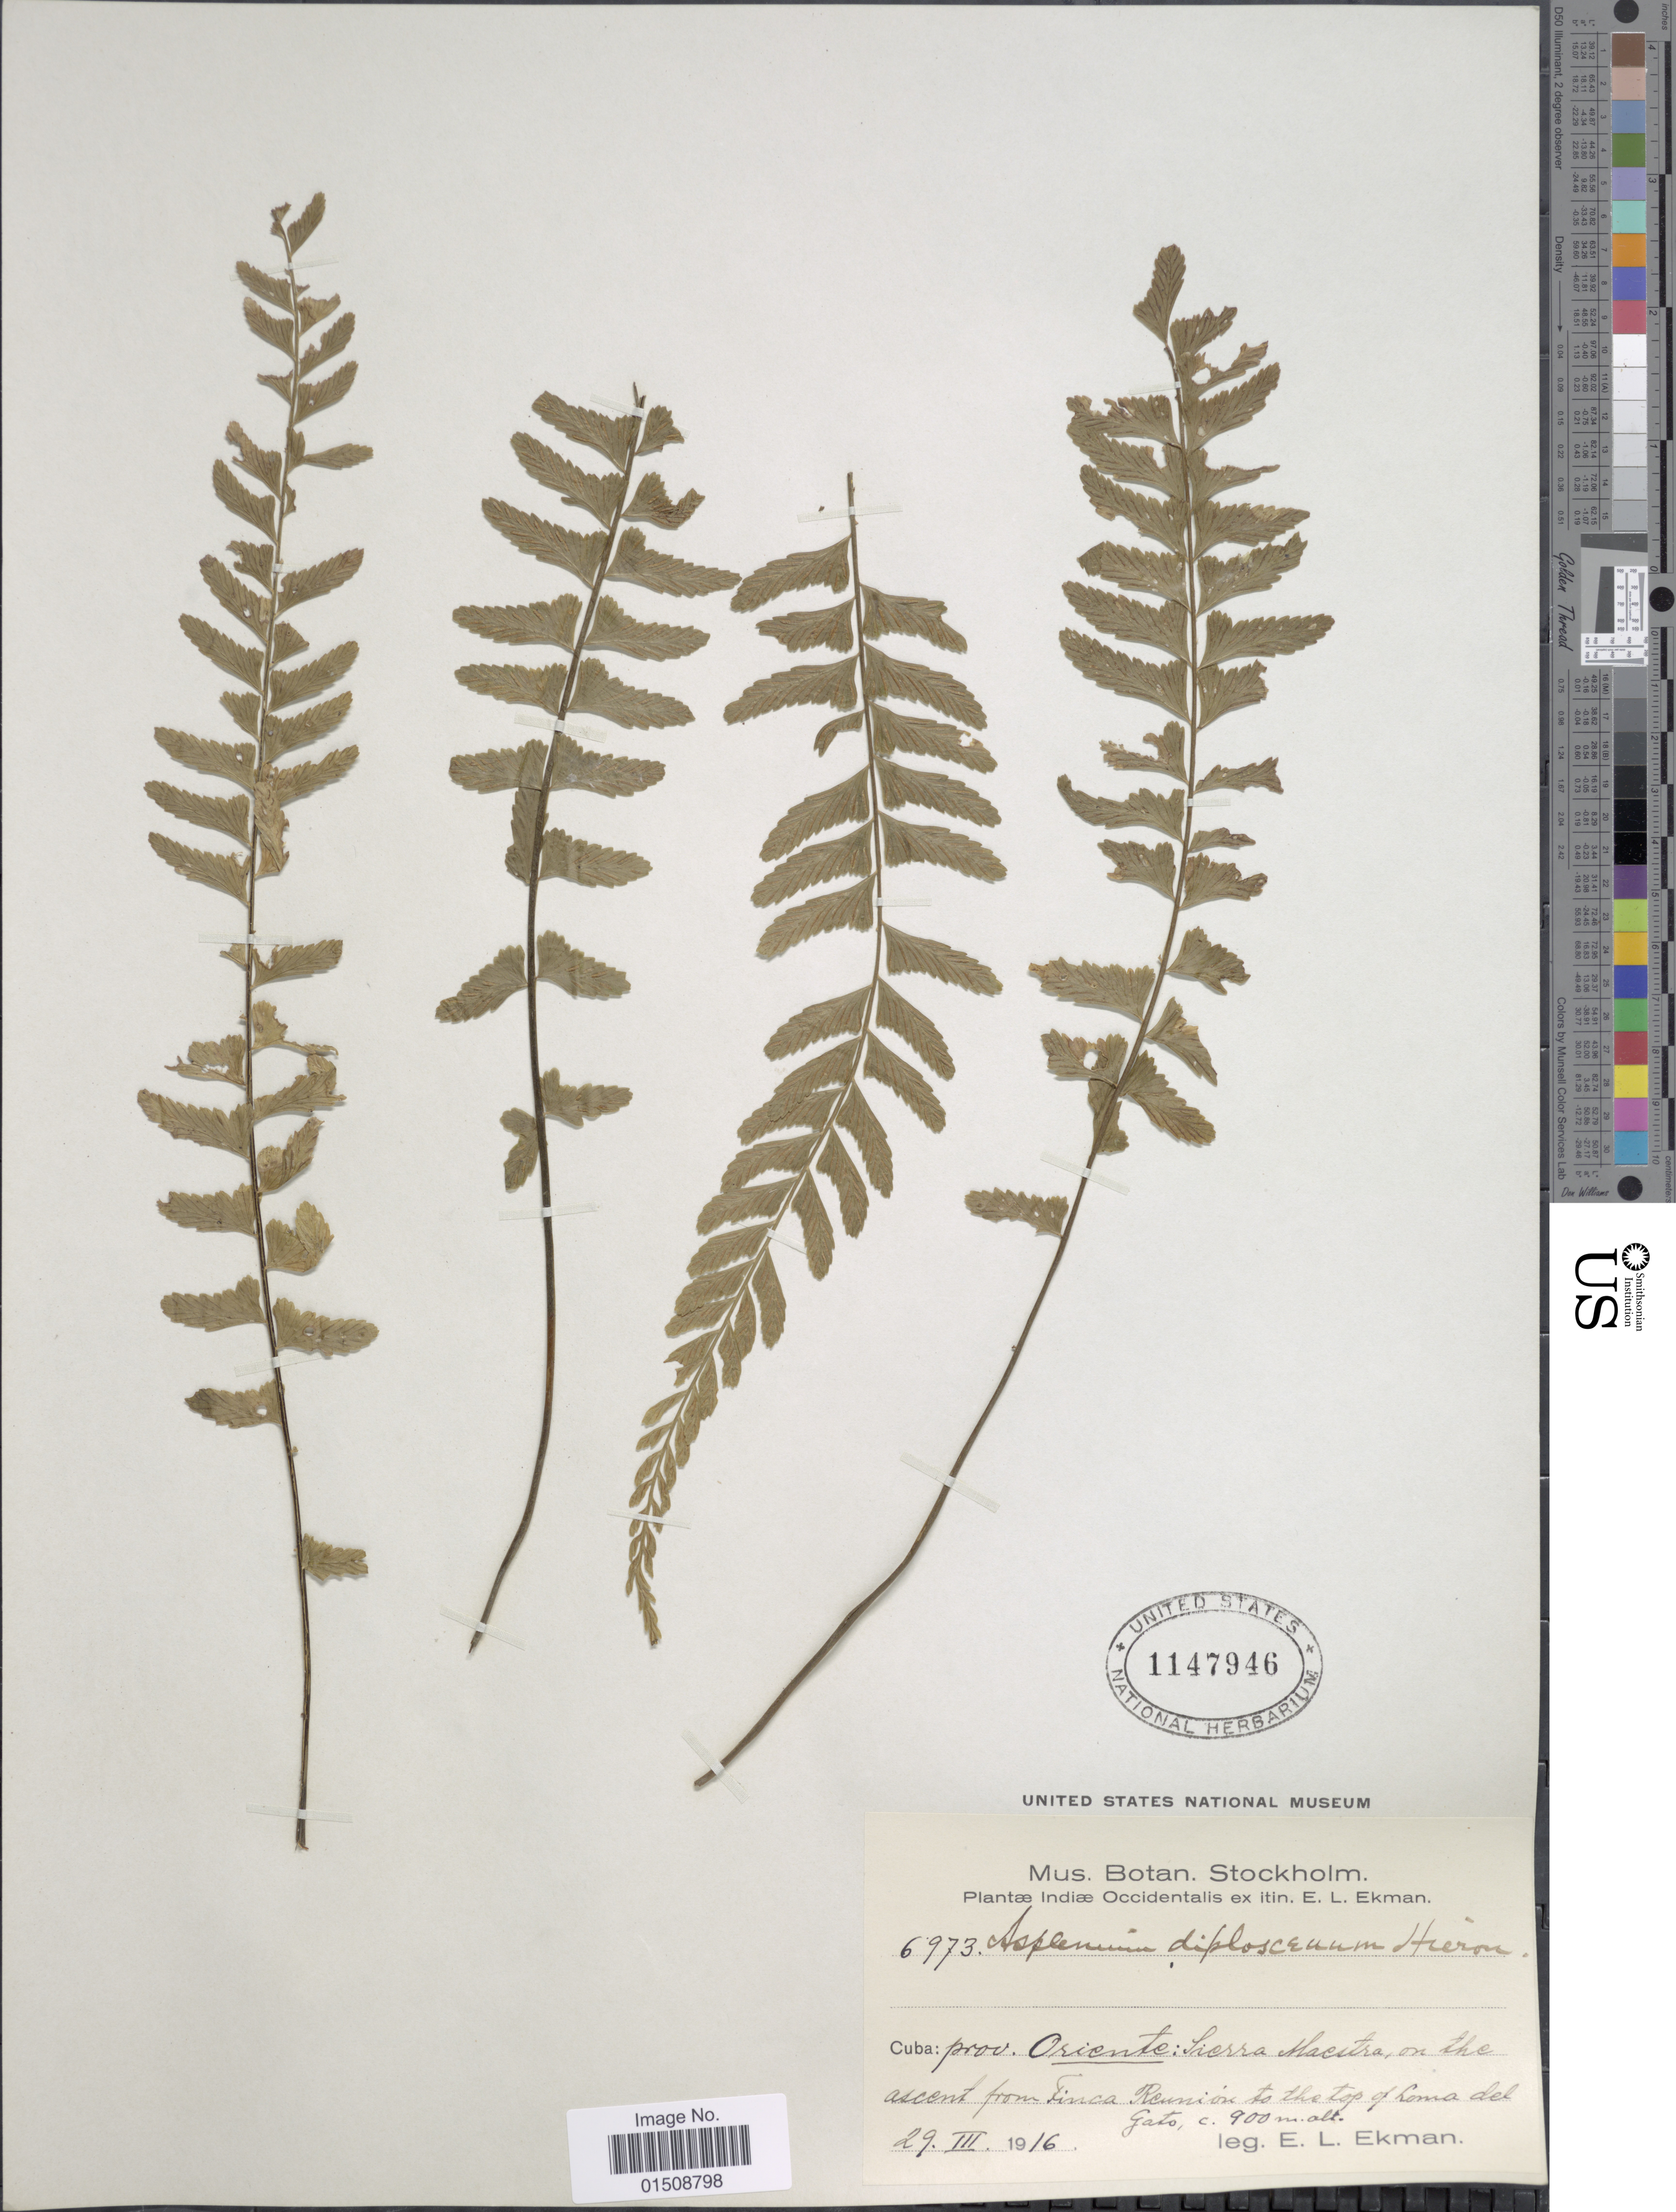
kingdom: Plantae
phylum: Tracheophyta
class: Polypodiopsida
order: Polypodiales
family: Aspleniaceae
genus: Asplenium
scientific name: Asplenium diplosceuum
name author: Hieron.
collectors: E. L. Ekman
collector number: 6973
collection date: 1916-03-29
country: Cuba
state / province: Oriente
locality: Sierra Maestra, on the ascent from Finca Reunion to the top of Loma del Gato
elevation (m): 900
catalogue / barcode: US 1147946